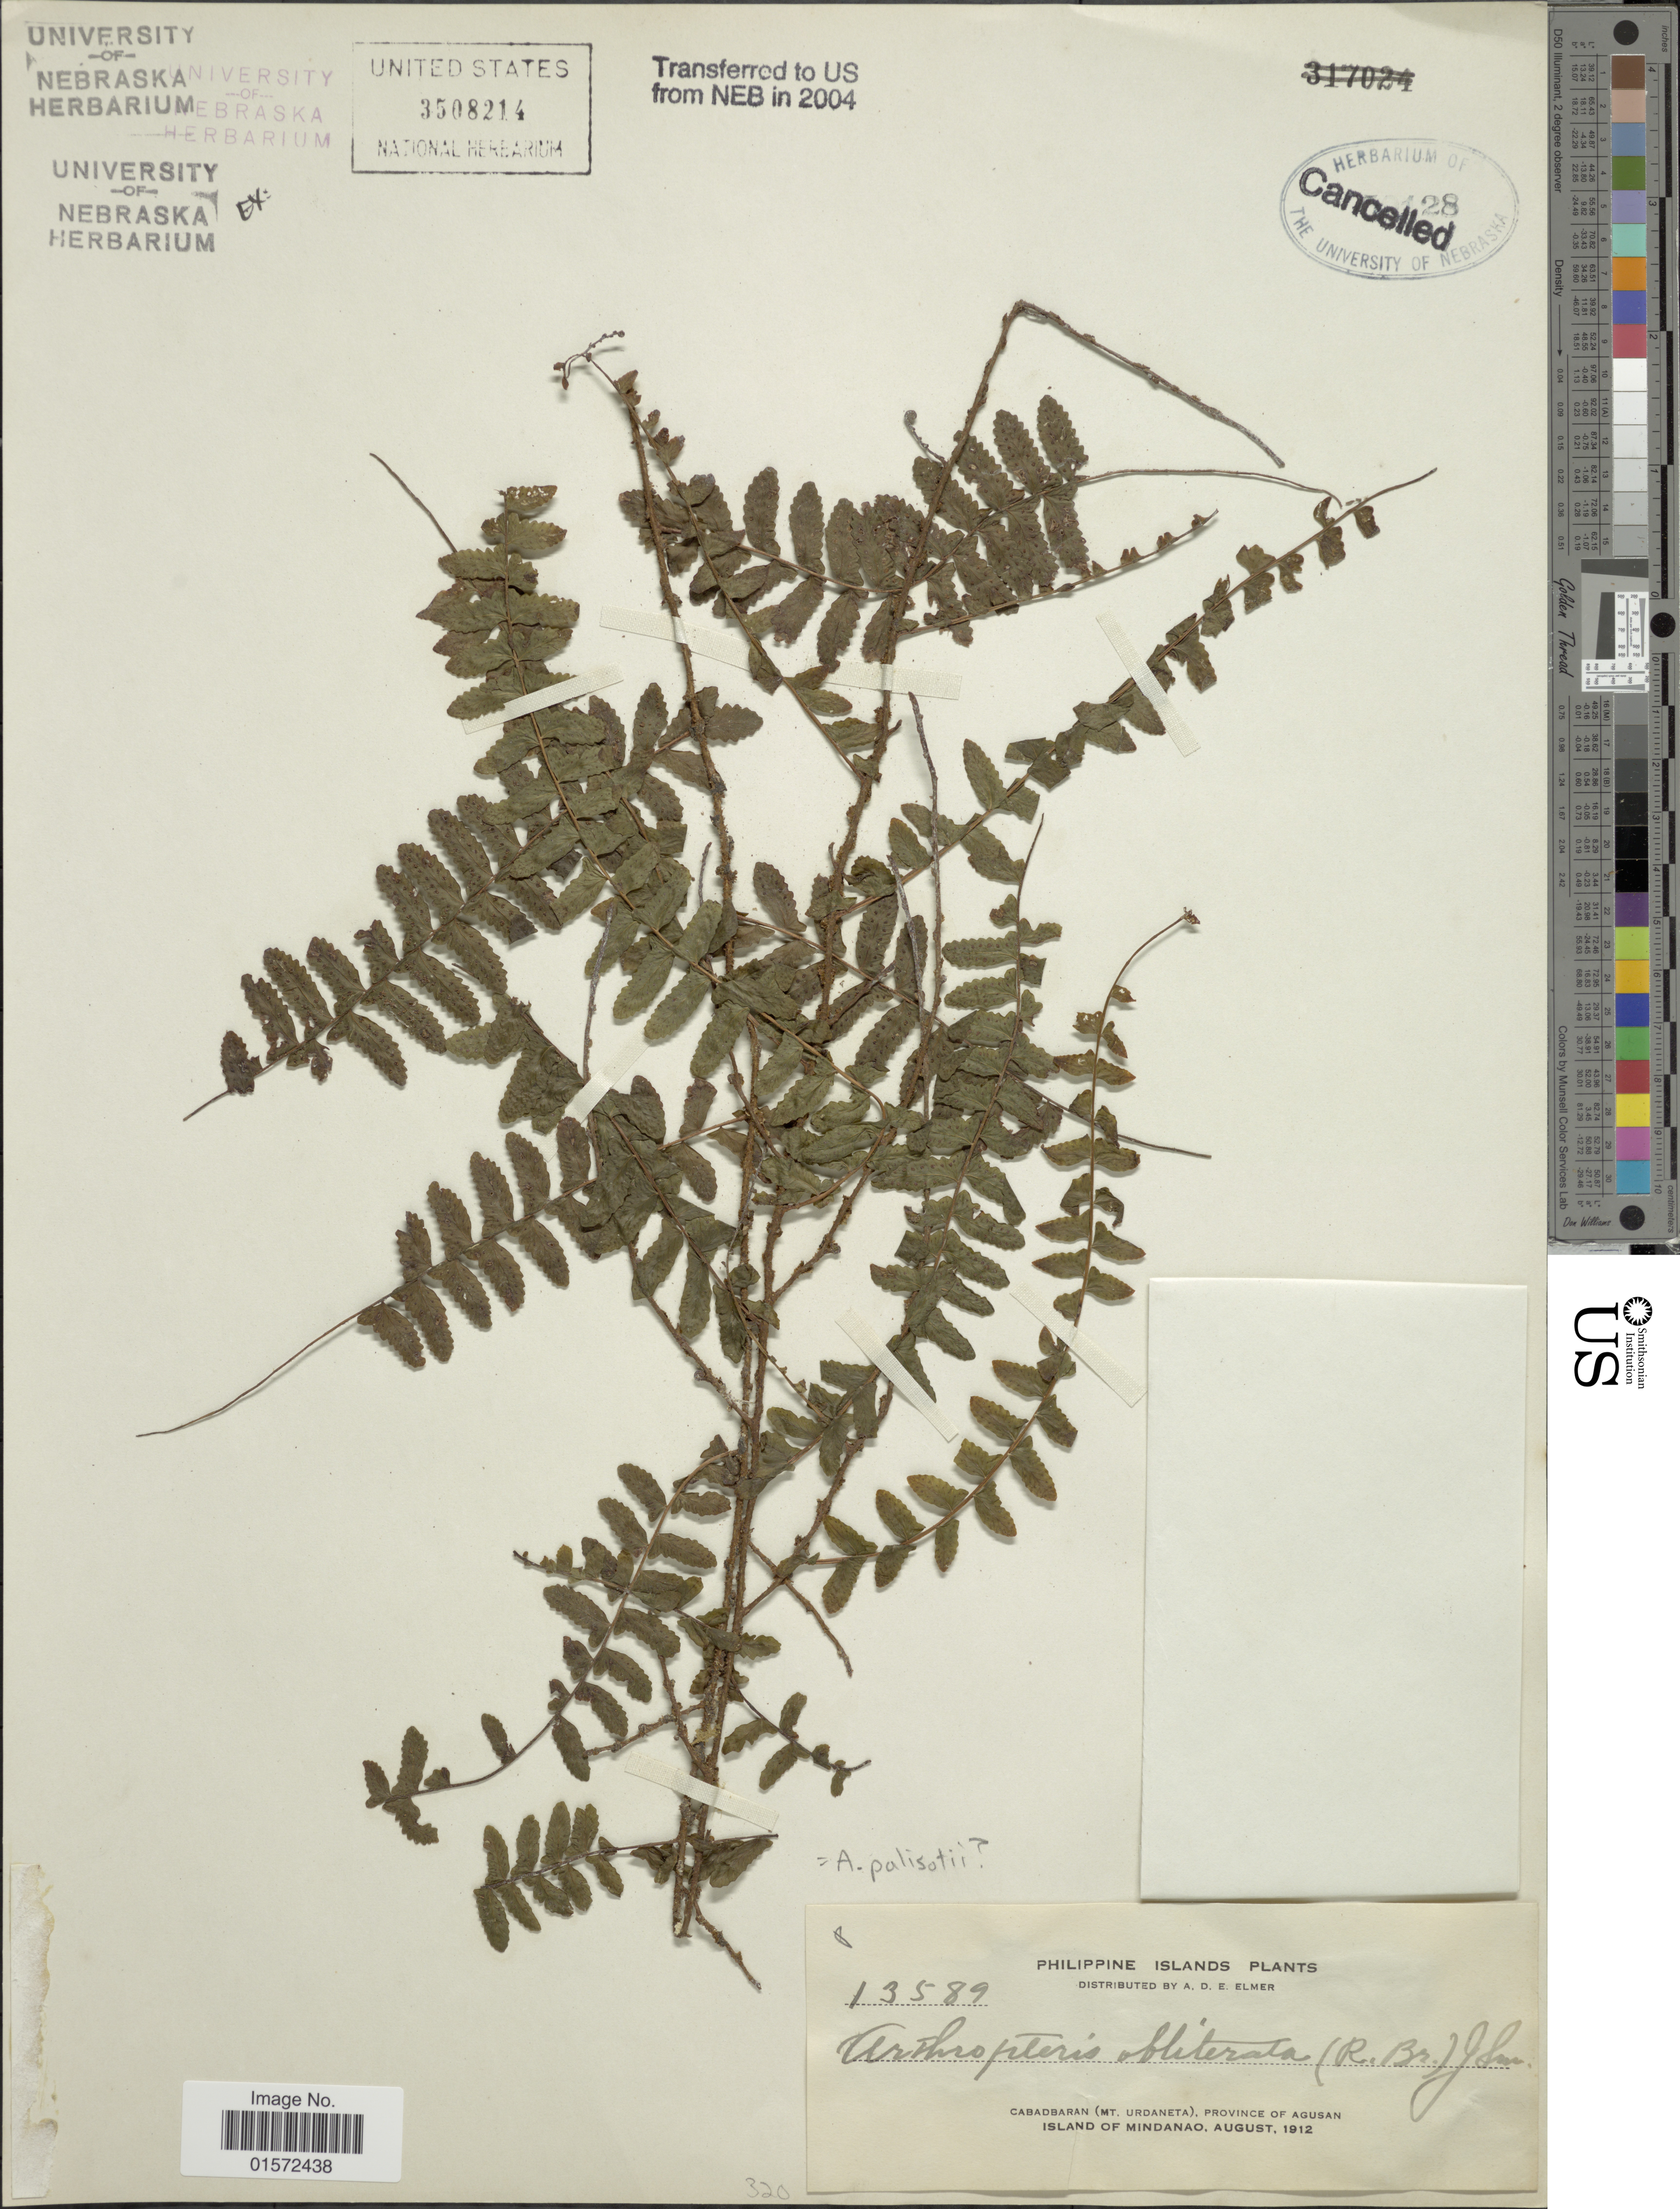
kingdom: Plantae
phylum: Tracheophyta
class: Polypodiopsida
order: Polypodiales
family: Tectariaceae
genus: Arthropteris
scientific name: Arthropteris palisotii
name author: (Desv.) Alston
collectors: A. D. E. Elmer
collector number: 13589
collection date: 1912-08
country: Philippines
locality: Philippine Island, Cabadbaran ( Mt. Urdaneta), Province of Agusan, Island of Mindanao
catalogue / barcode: US 3508214